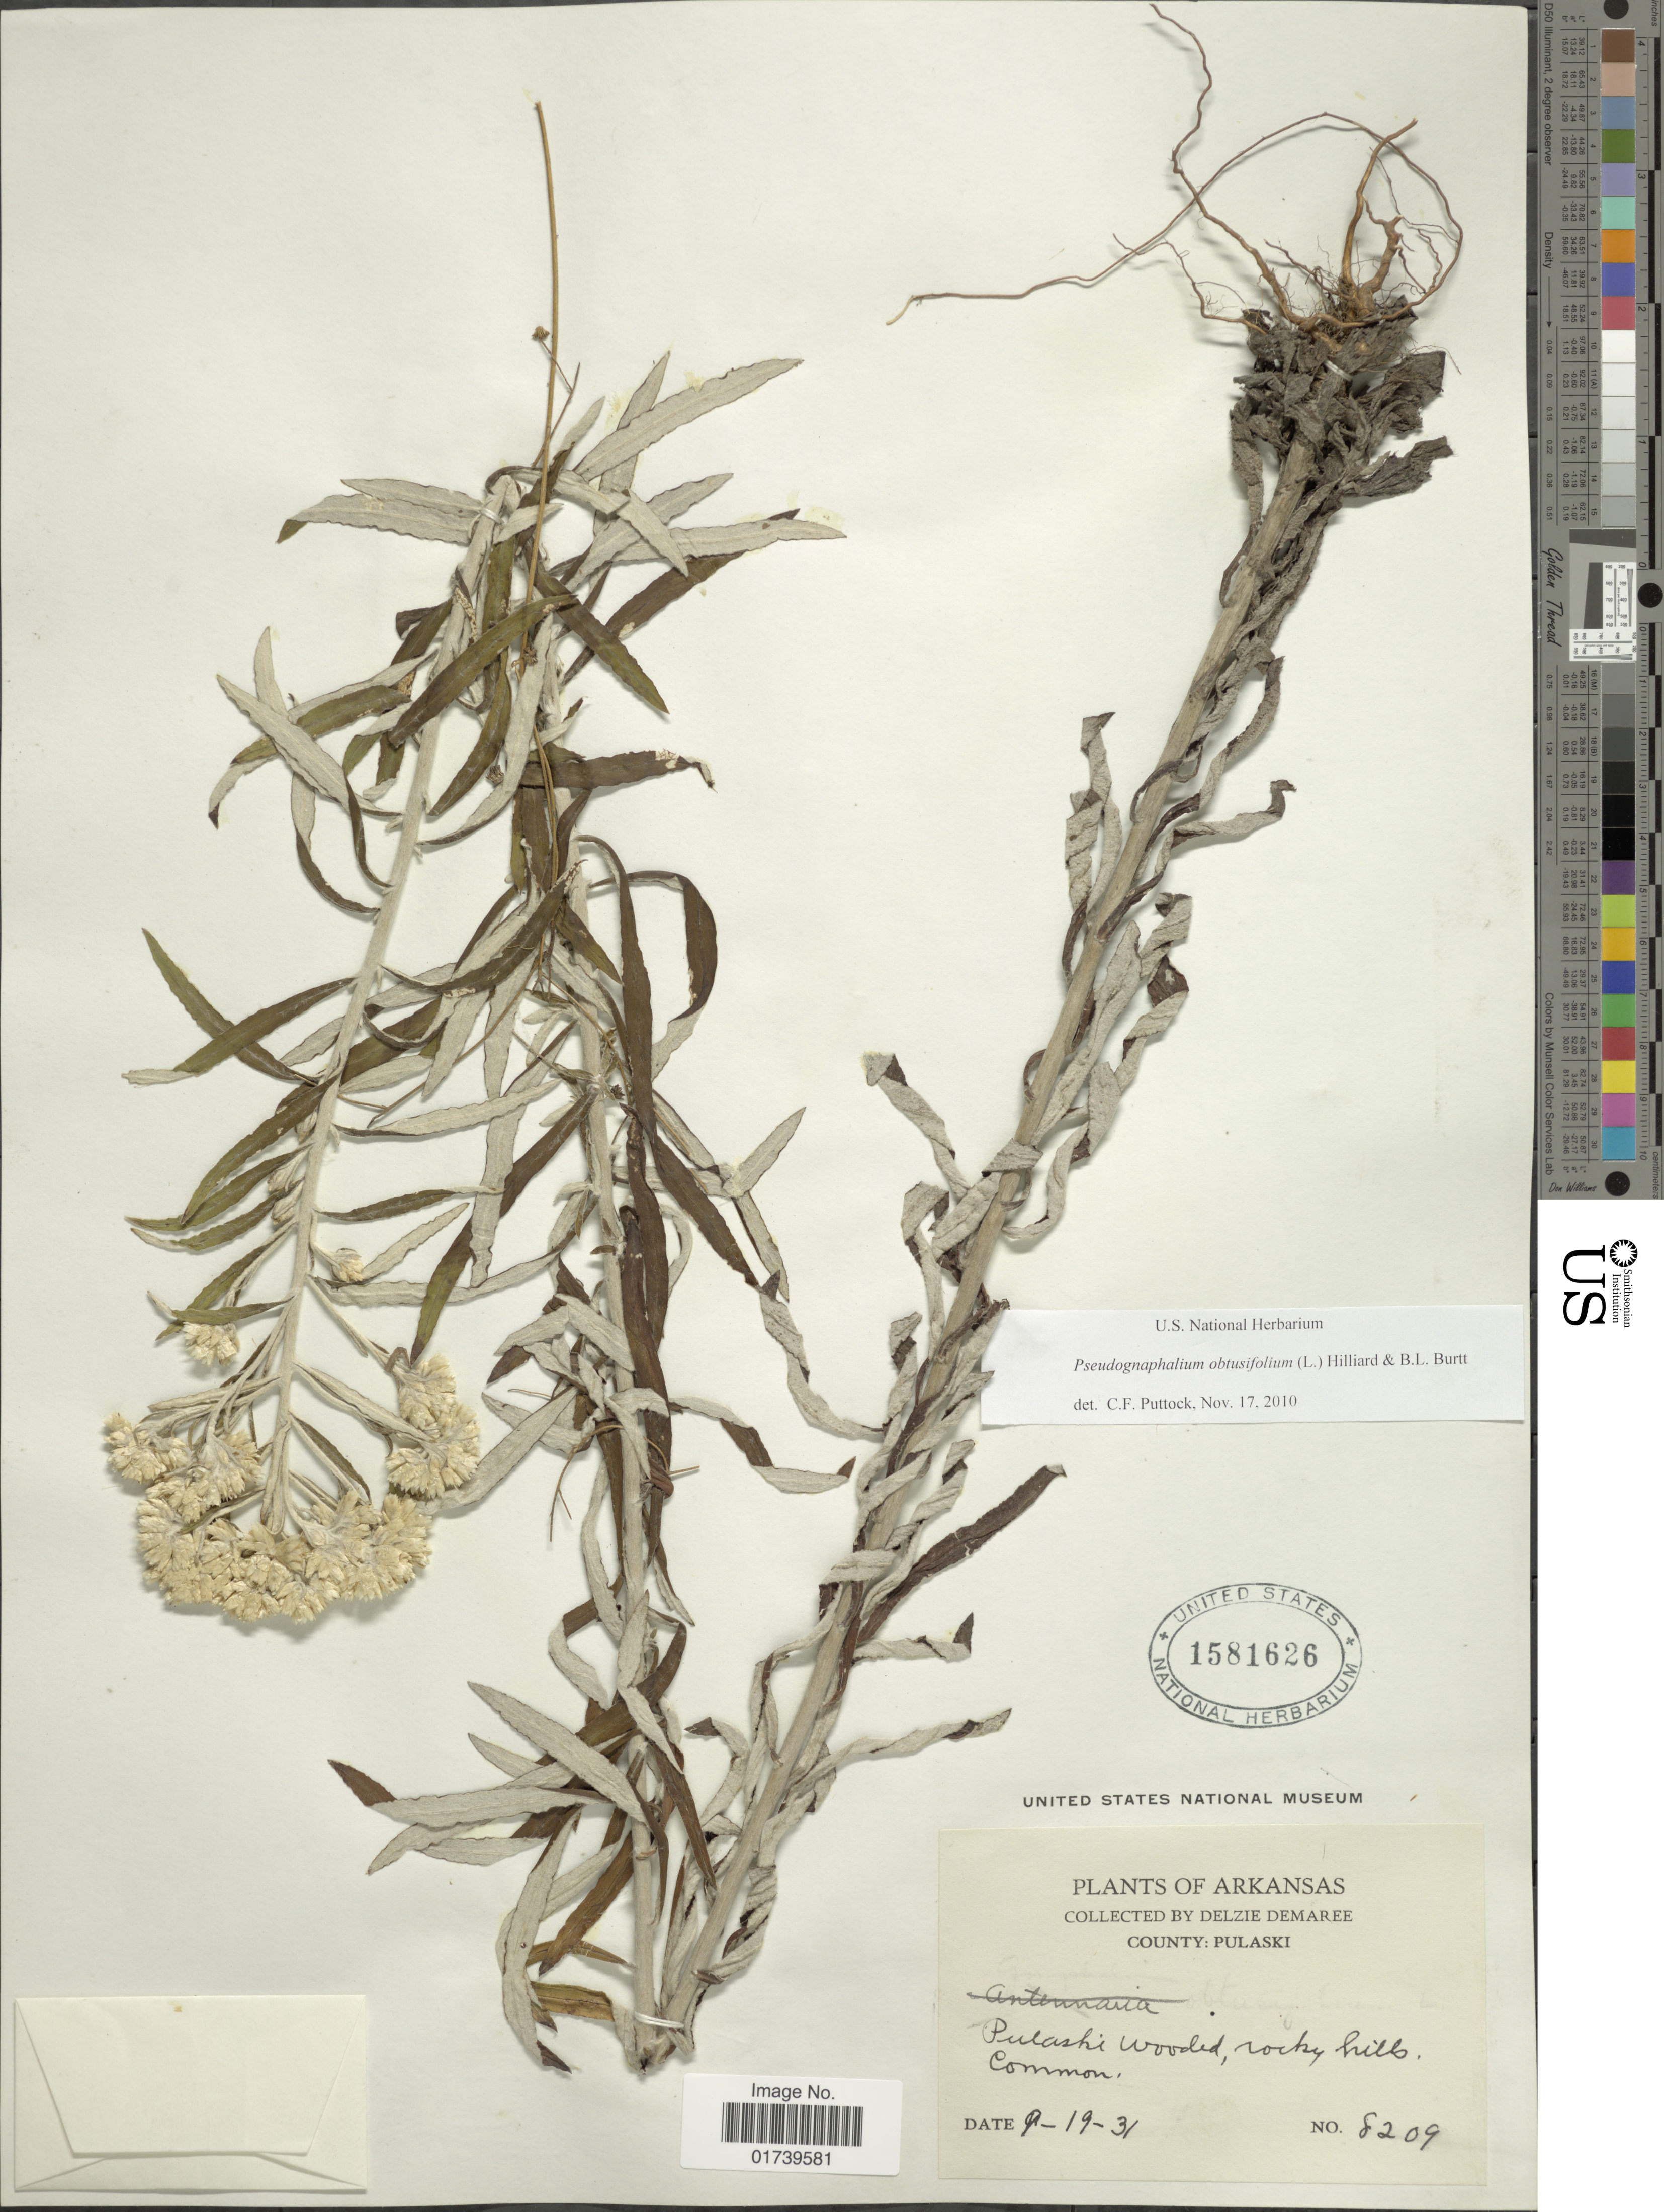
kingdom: Plantae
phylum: Tracheophyta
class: Magnoliopsida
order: Asterales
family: Asteraceae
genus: Pseudognaphalium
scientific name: Pseudognaphalium obtusifolium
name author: (L.) Hilliard & B.L. Burtt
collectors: D. Demaree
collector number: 8209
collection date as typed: Transcribed d/m/y: 19/9/31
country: United States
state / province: Arkansas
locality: County: Pulaski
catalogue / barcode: US 1581626